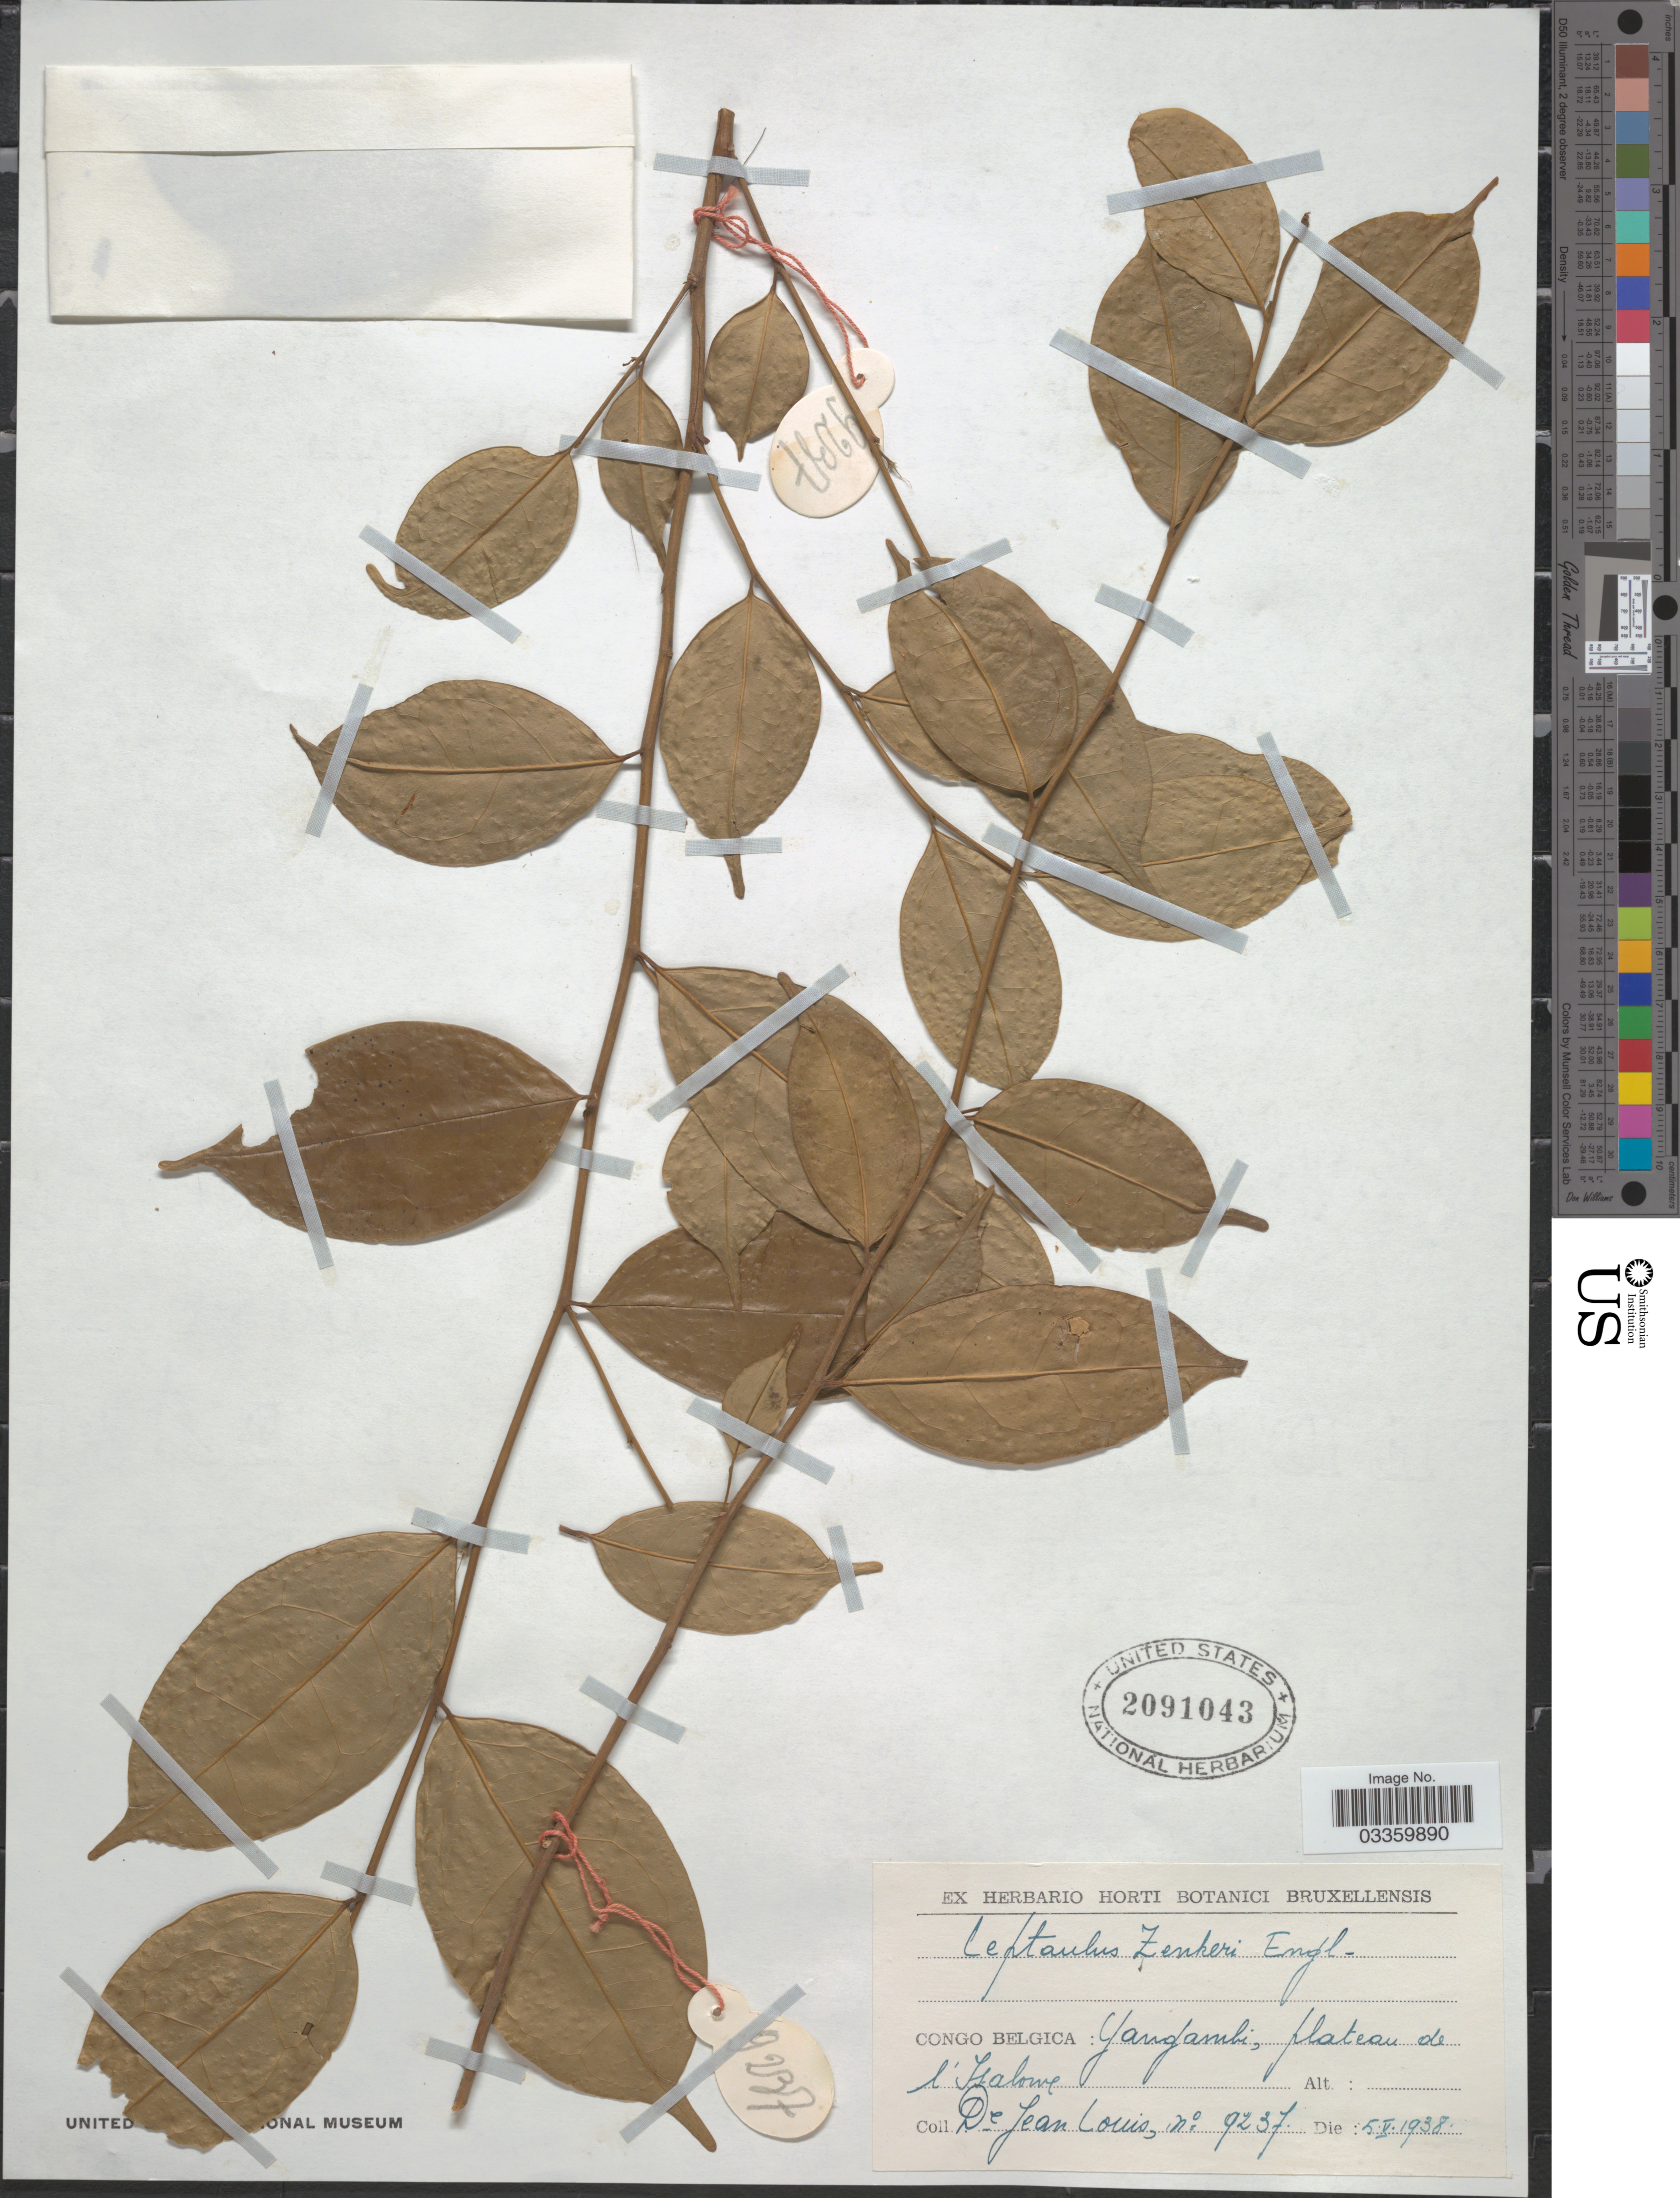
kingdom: Plantae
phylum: Tracheophyta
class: Magnoliopsida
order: Cardiopteridales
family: Cardiopteridaceae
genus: Leptaulus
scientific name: Leptaulus zenkeri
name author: Engl.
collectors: J. Louis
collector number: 9237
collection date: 1938-05-05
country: Congo, Democratic Republic of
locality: Congo Belgica: Yangambi, plateau de l' Isalowe.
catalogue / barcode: US 2091043